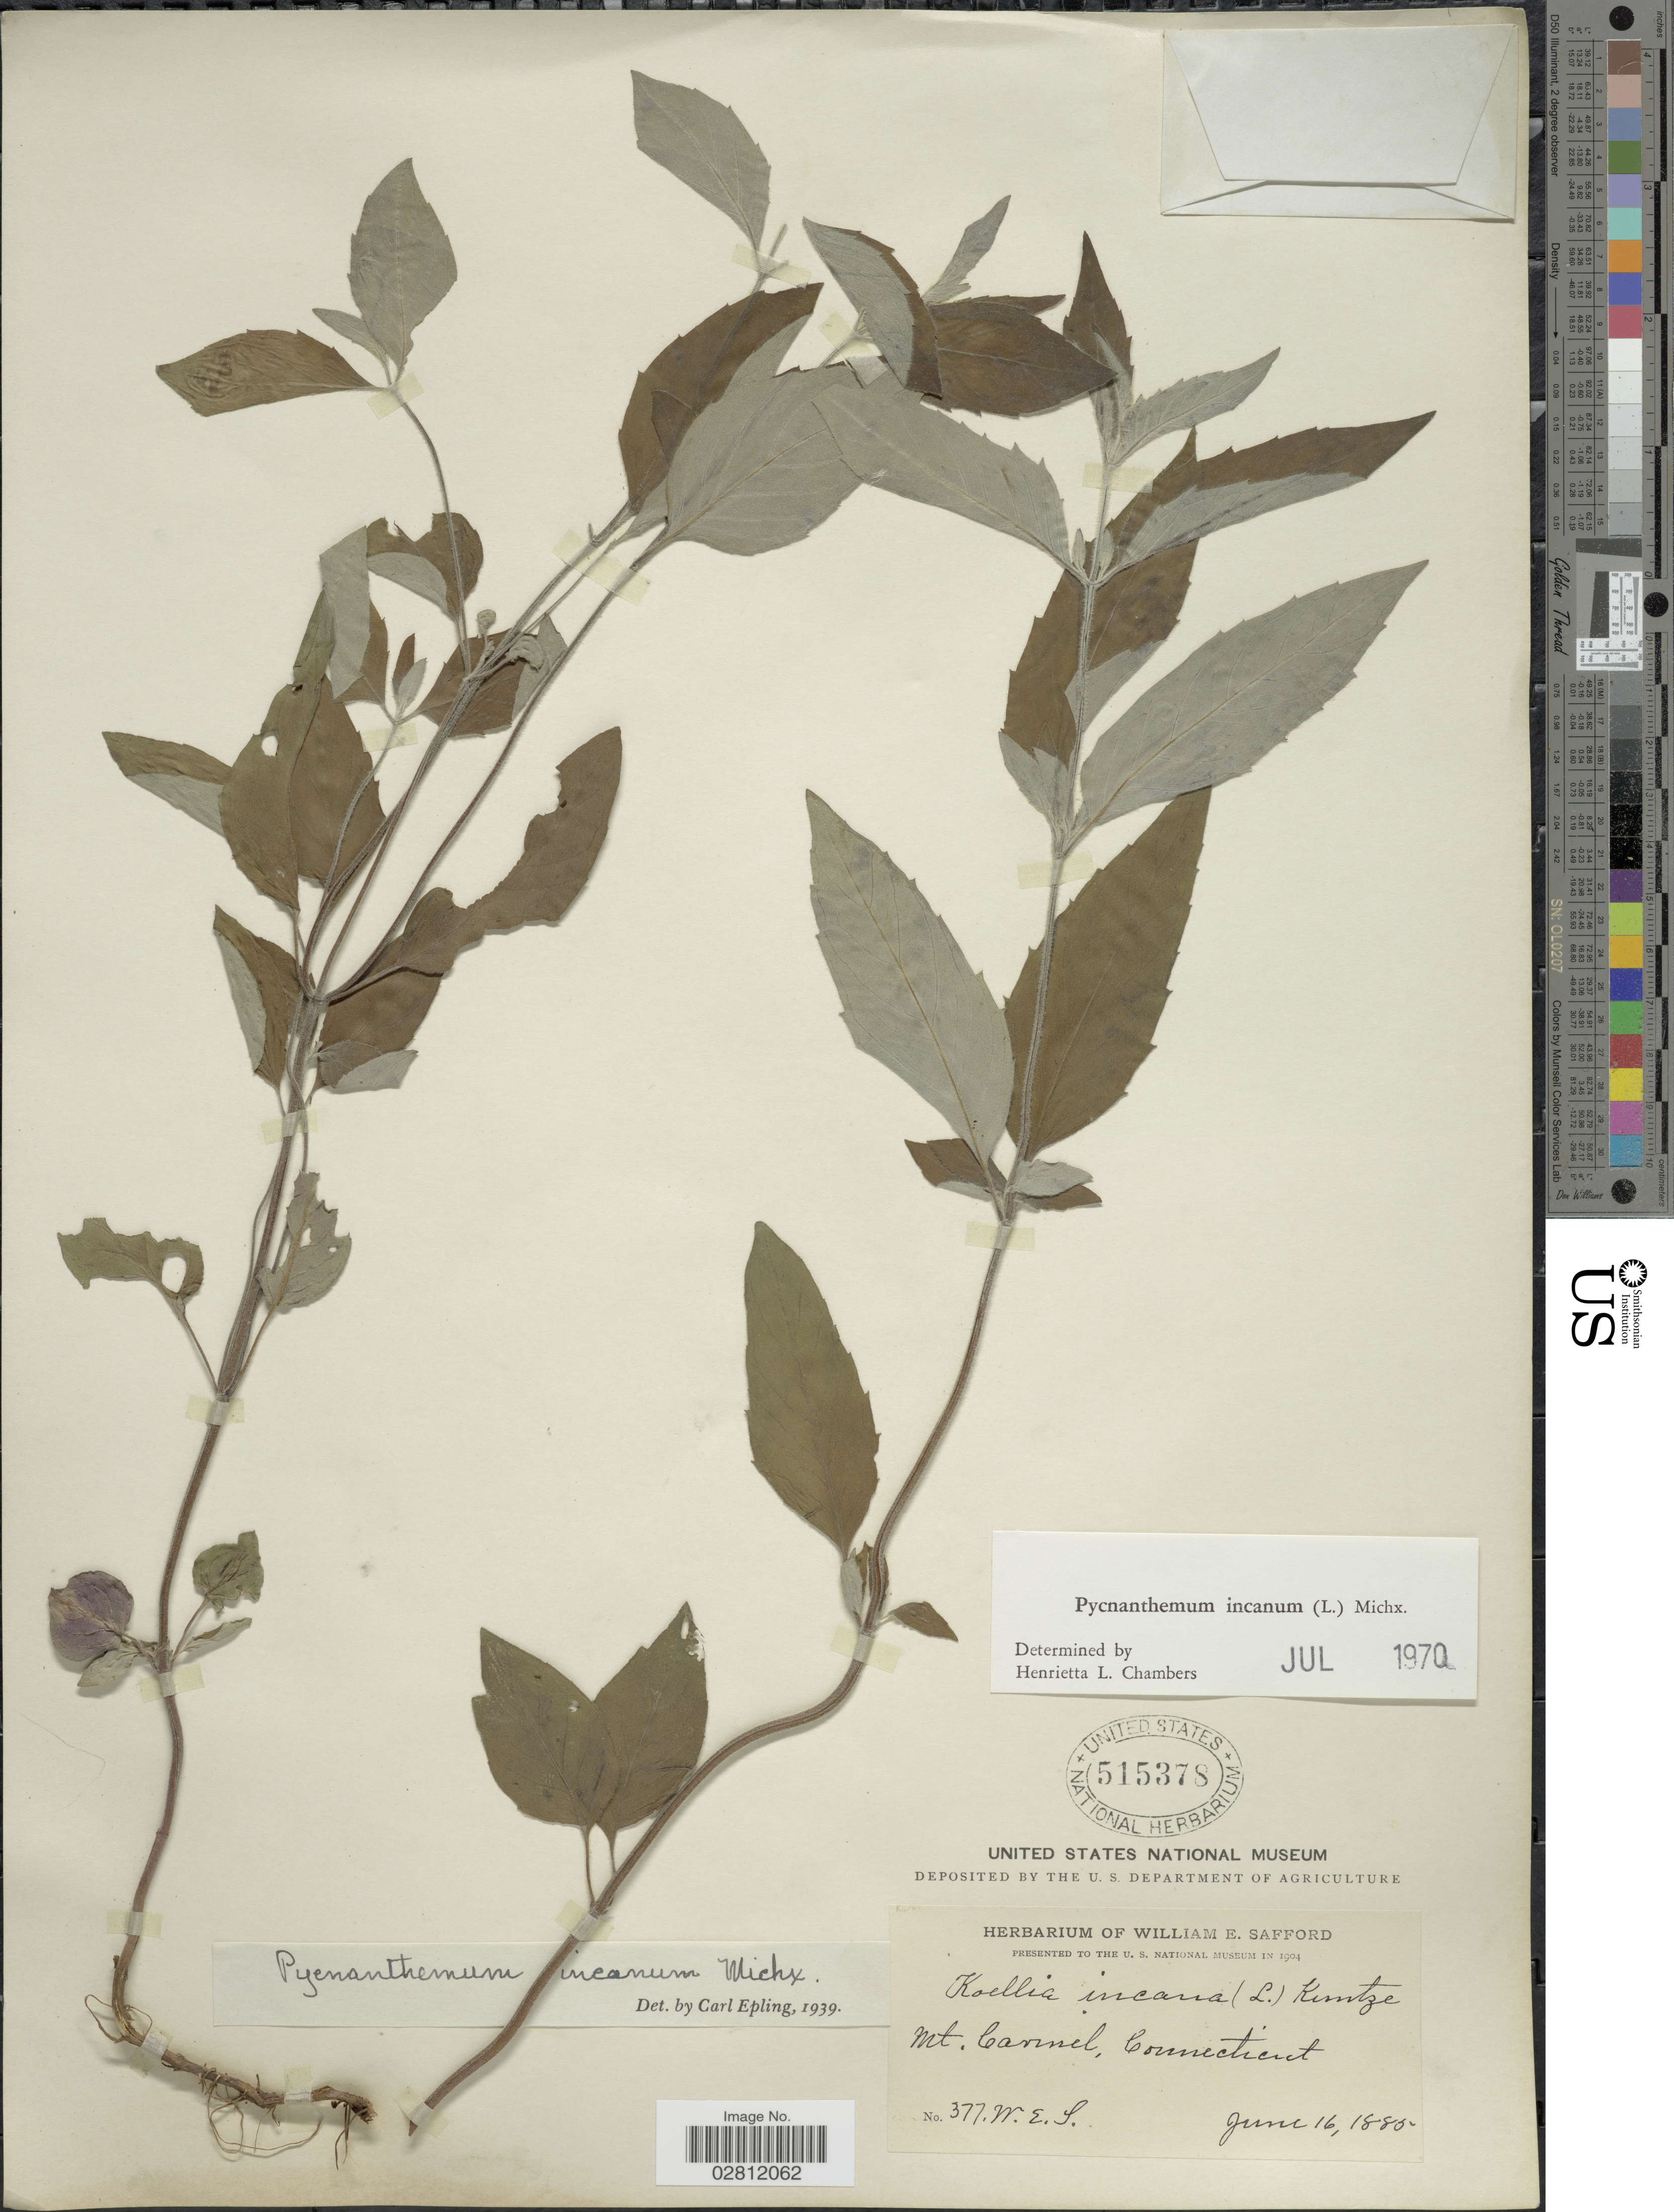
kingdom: Plantae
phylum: Tracheophyta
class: Magnoliopsida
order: Lamiales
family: Lamiaceae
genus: Pycnanthemum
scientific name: Pycnanthemum incanum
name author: (L.) Michx.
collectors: W. E. Safford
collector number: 377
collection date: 1885-07-16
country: United States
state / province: Connecticut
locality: Mt. Carmel.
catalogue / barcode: US 515378